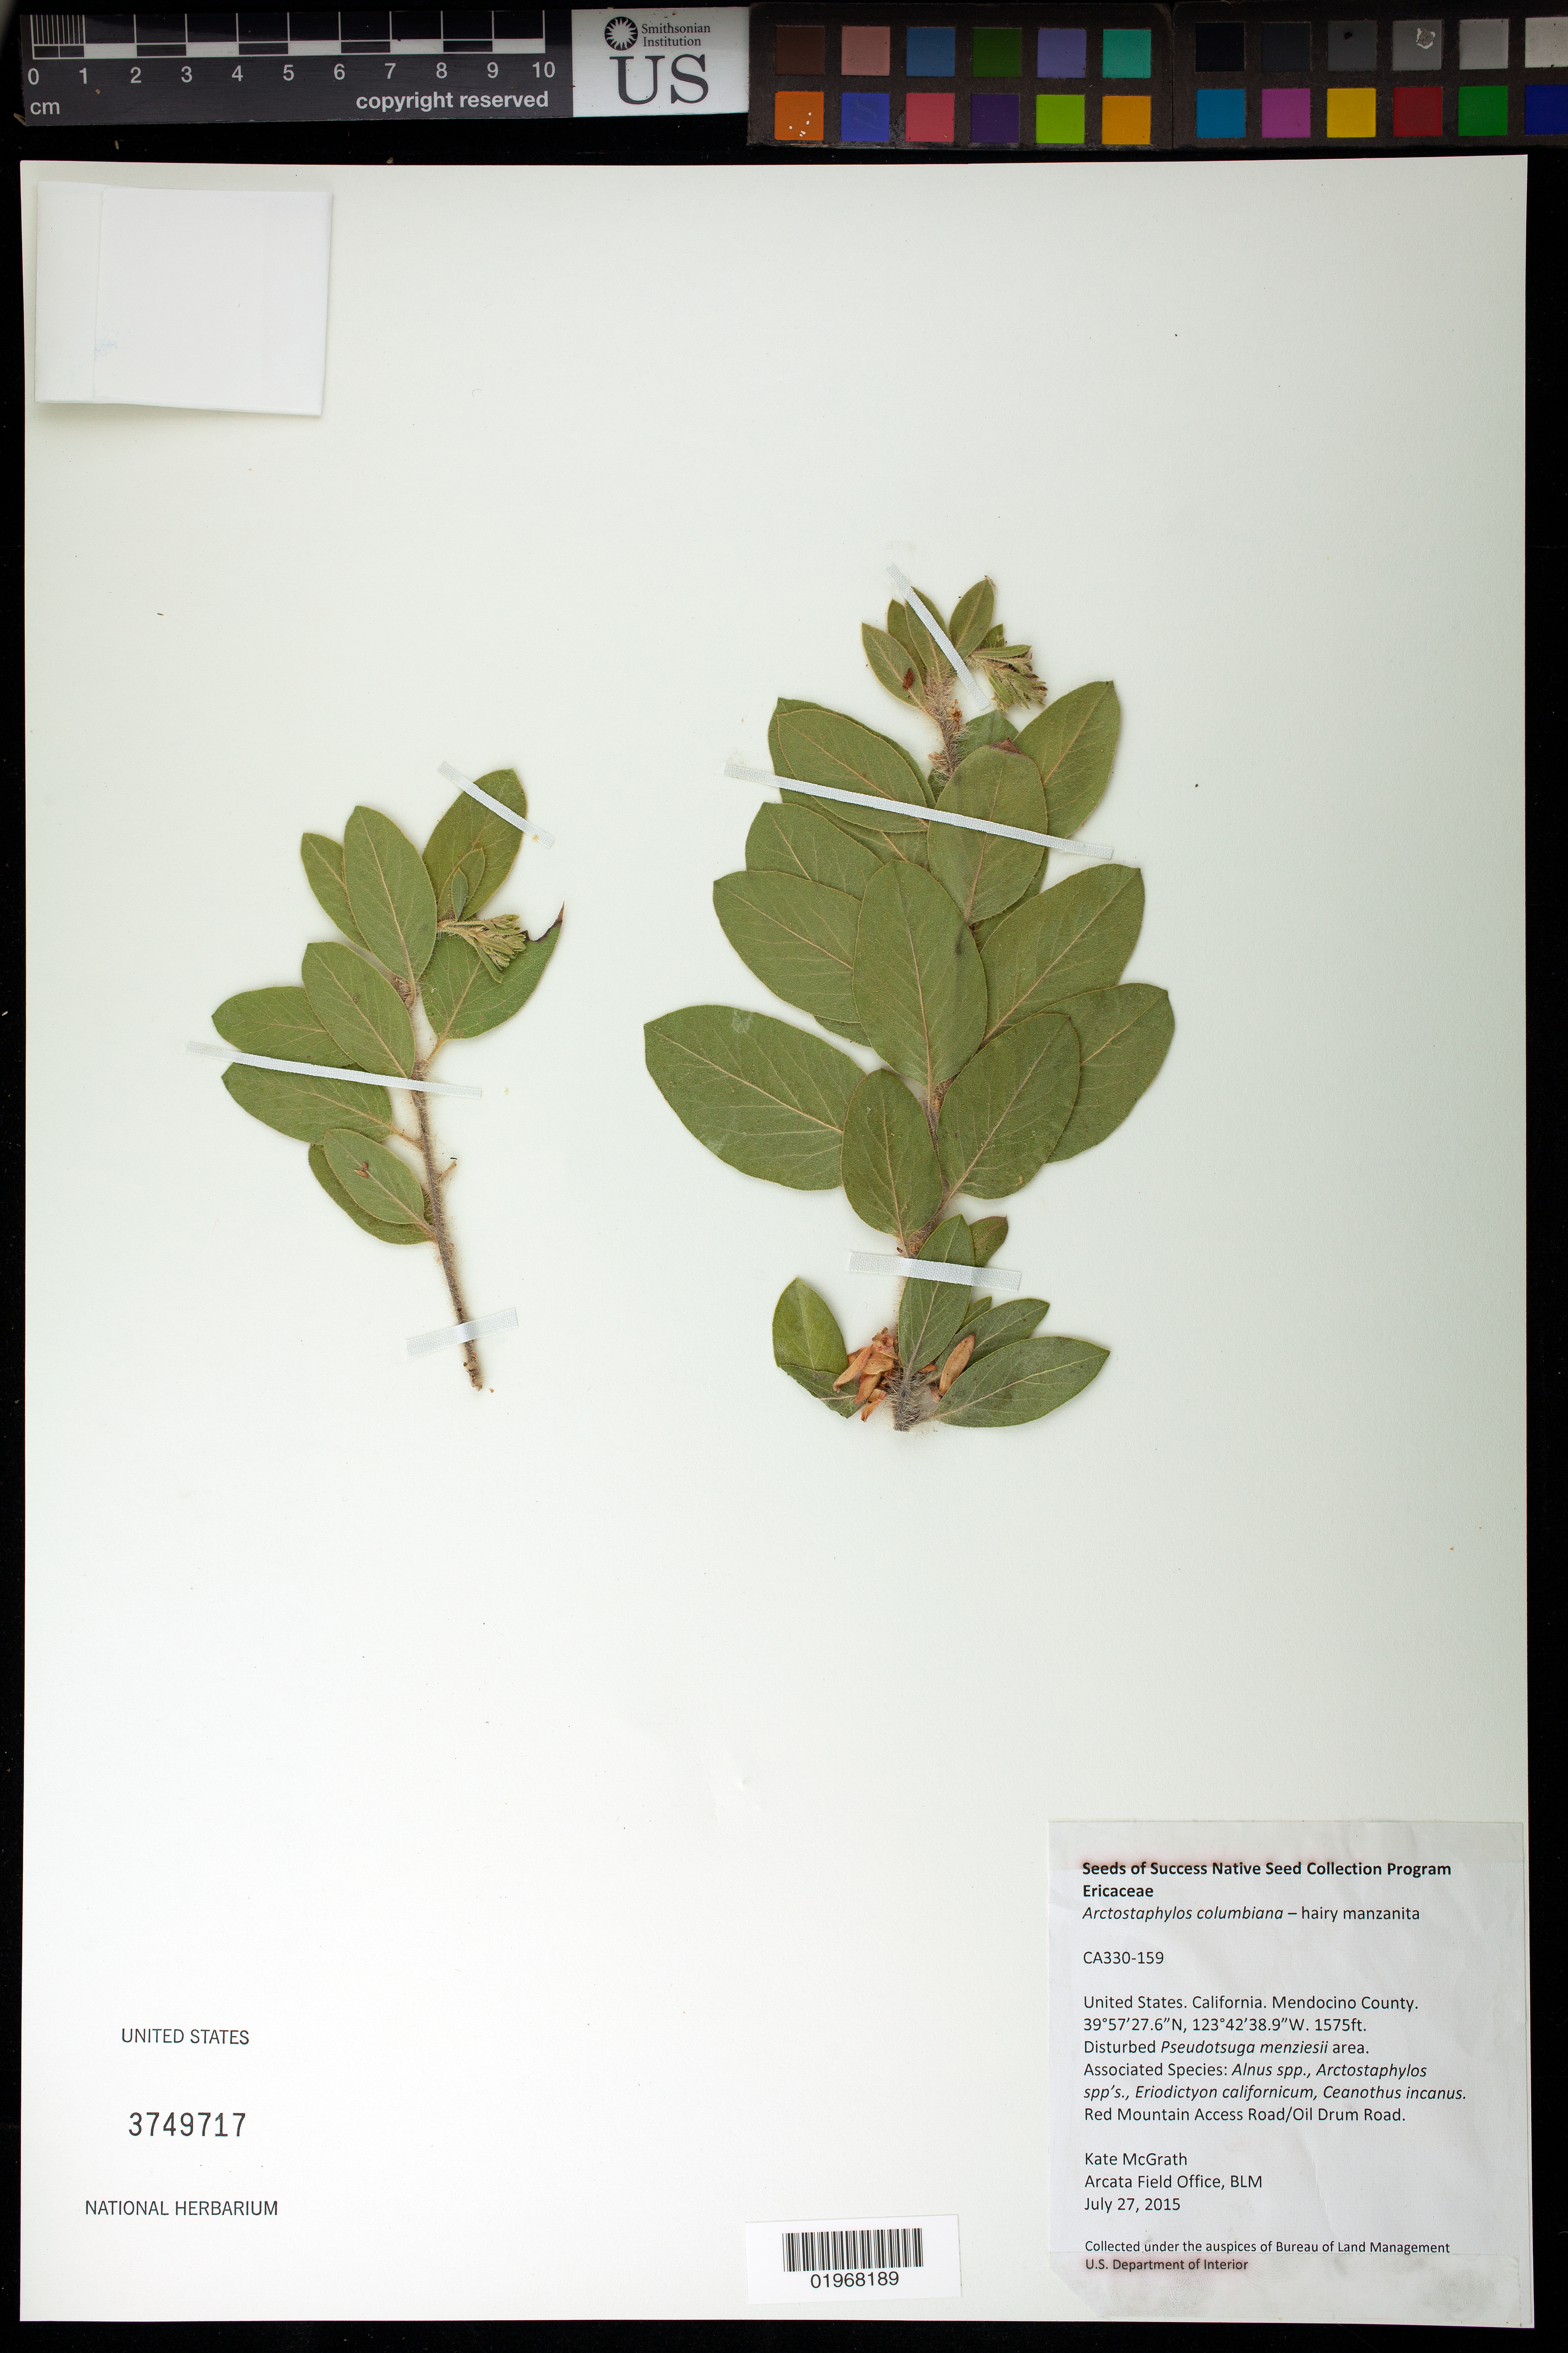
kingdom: Plantae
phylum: Tracheophyta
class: Magnoliopsida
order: Ericales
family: Ericaceae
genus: Arctostaphylos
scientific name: Arctostaphylos columbiana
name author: Piper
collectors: K. McGrath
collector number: CA330-159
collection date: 2015-07-27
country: United States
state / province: California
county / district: Mendocino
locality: Red Mtn Rd / Oil Drum Rd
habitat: Disturbed douglas fir area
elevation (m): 480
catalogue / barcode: US 3749717